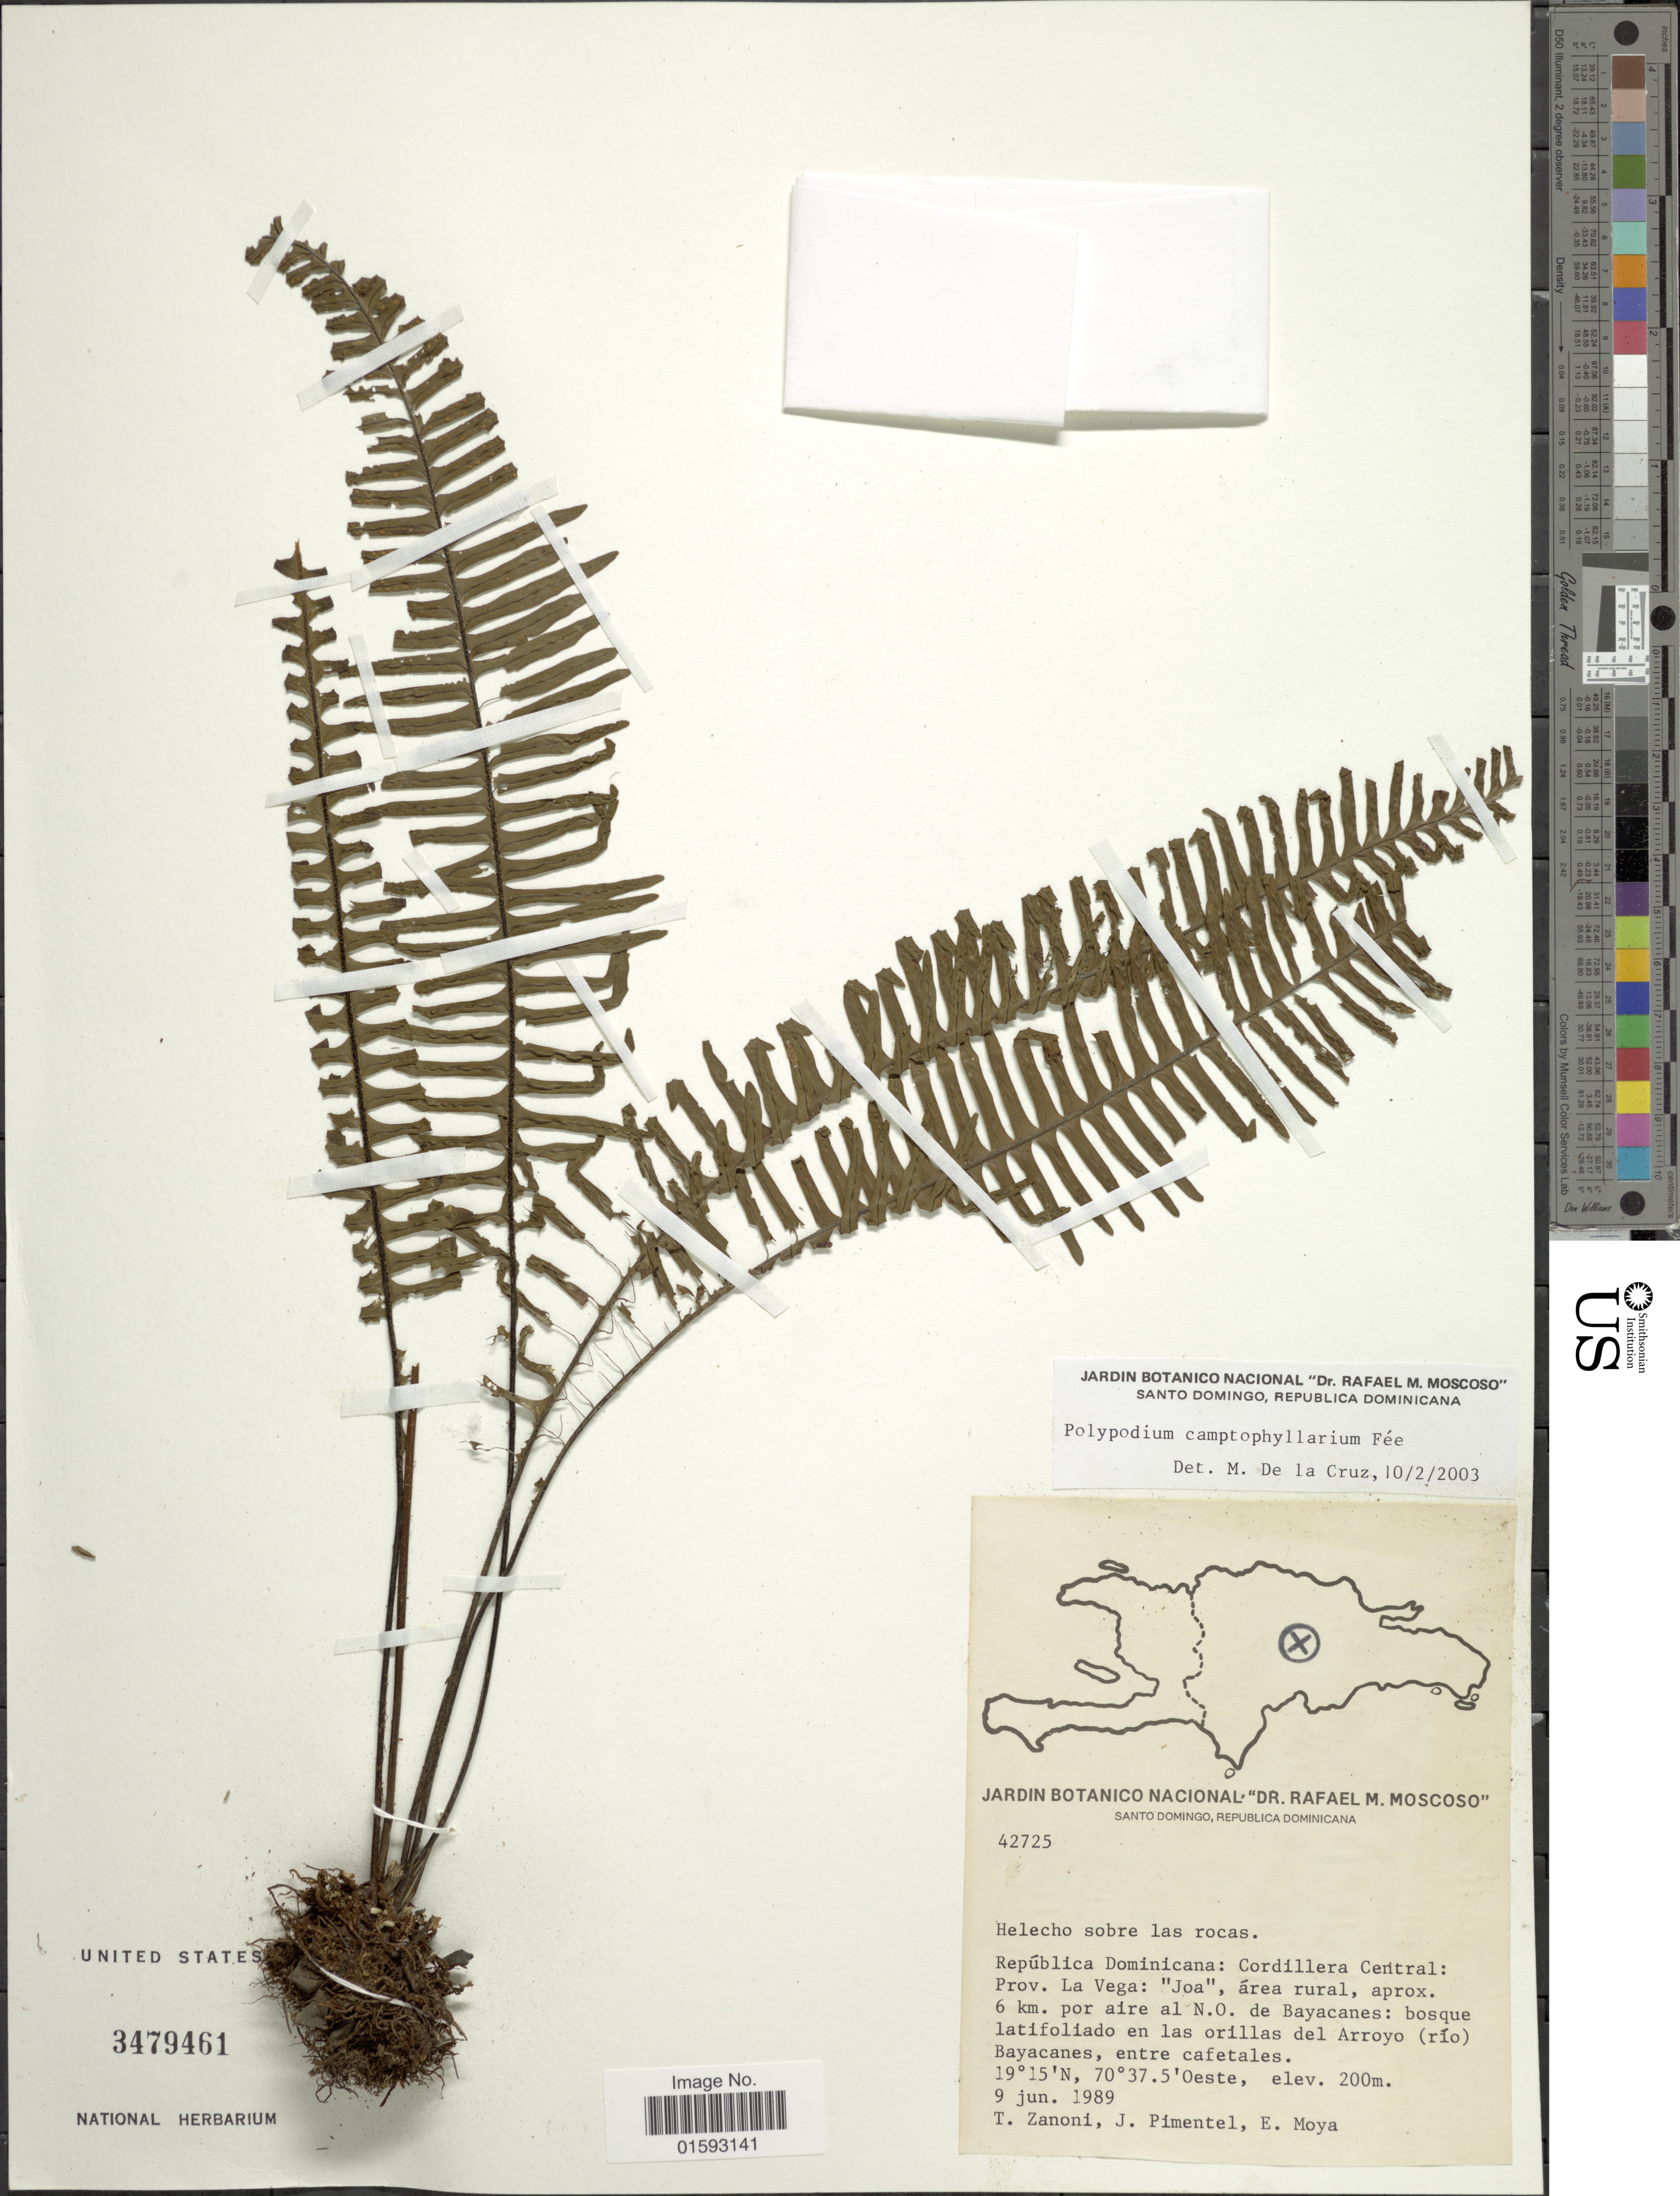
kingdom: Plantae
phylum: Tracheophyta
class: Polypodiopsida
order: Polypodiales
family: Polypodiaceae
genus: Pecluma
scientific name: Pecluma camptophyllaria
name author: (Fée) M.G. Price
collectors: T. A. Zanoni, J. Pimentel & E. Moya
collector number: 42725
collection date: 1989-06-09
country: Dominican Republic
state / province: La Vega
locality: Cordillera Central: "Joa", area rural, aprox. 6 km. por aire al N.O. de Bayacanes: bosque latifoliado en las Orillas del Arroyo (rio) Bayacanes, entre cafetales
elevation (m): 200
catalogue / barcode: US 3479461